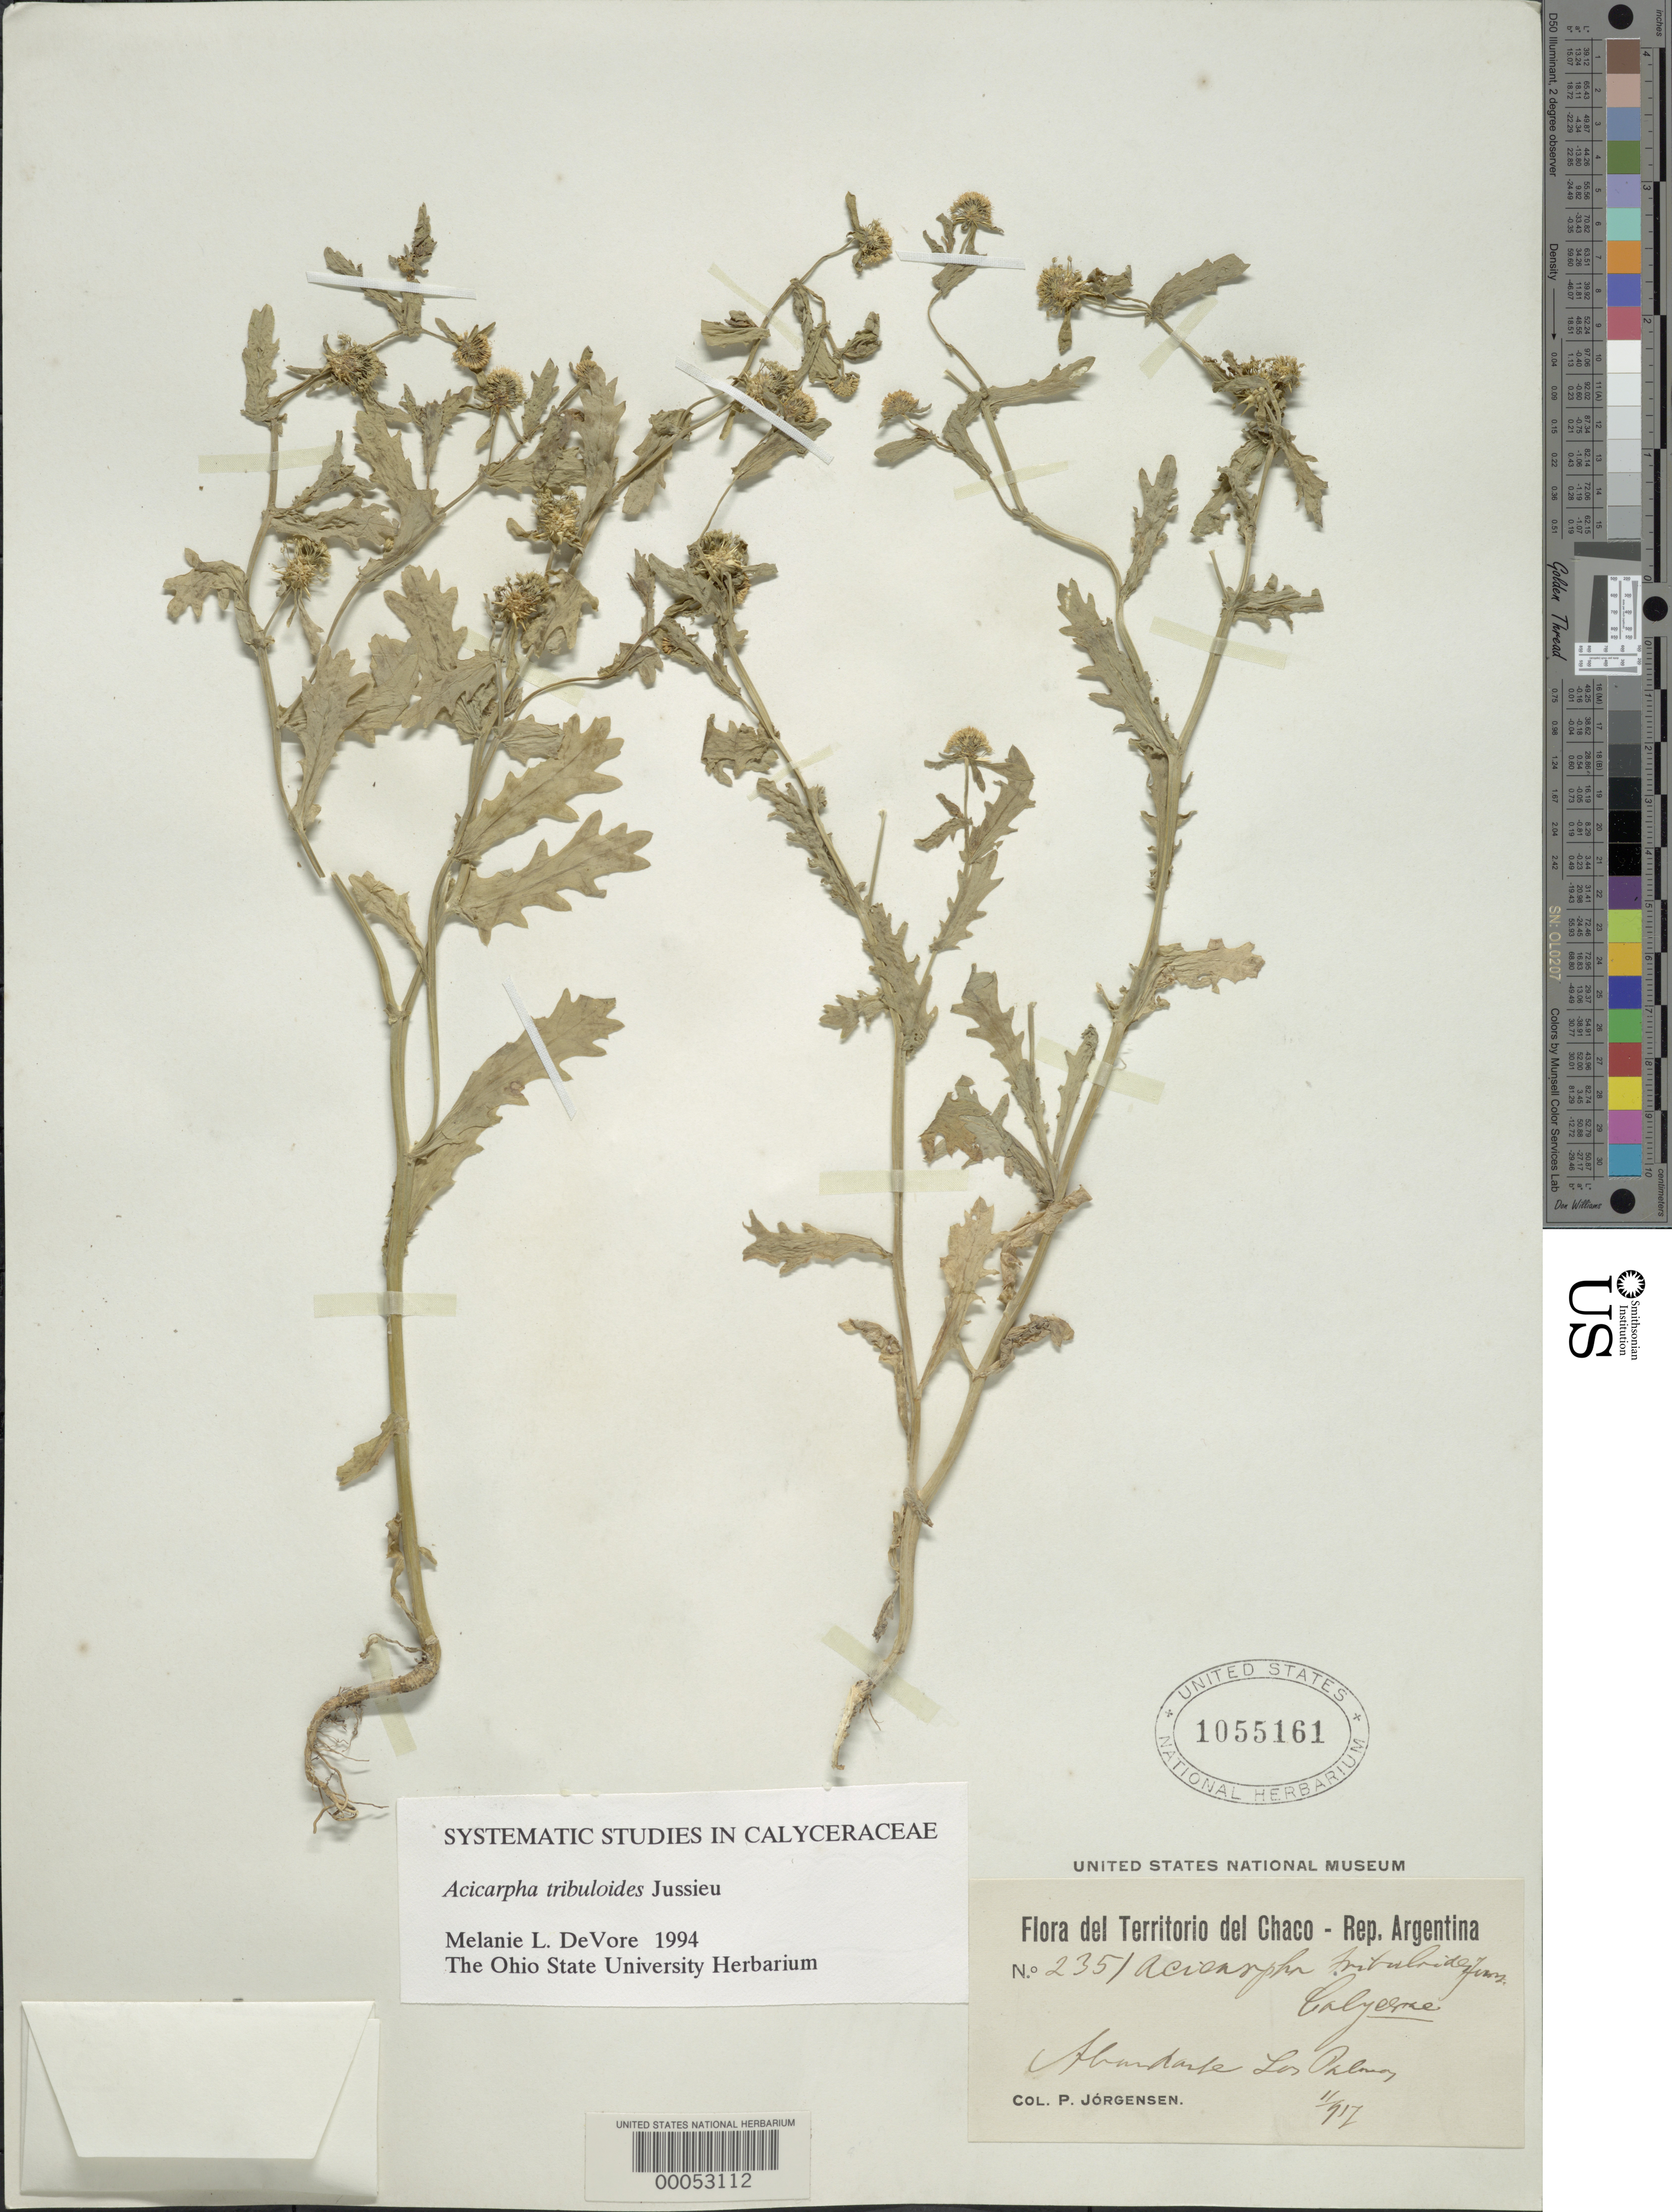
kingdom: Plantae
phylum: Tracheophyta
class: Magnoliopsida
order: Asterales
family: Calyceraceae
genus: Acicarpha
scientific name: Acicarpha tribuloides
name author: Juss.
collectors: P. Jorgensen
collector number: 2351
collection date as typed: Feb 1917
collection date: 1917-02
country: Argentina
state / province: Chaco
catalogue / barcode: US 1055161